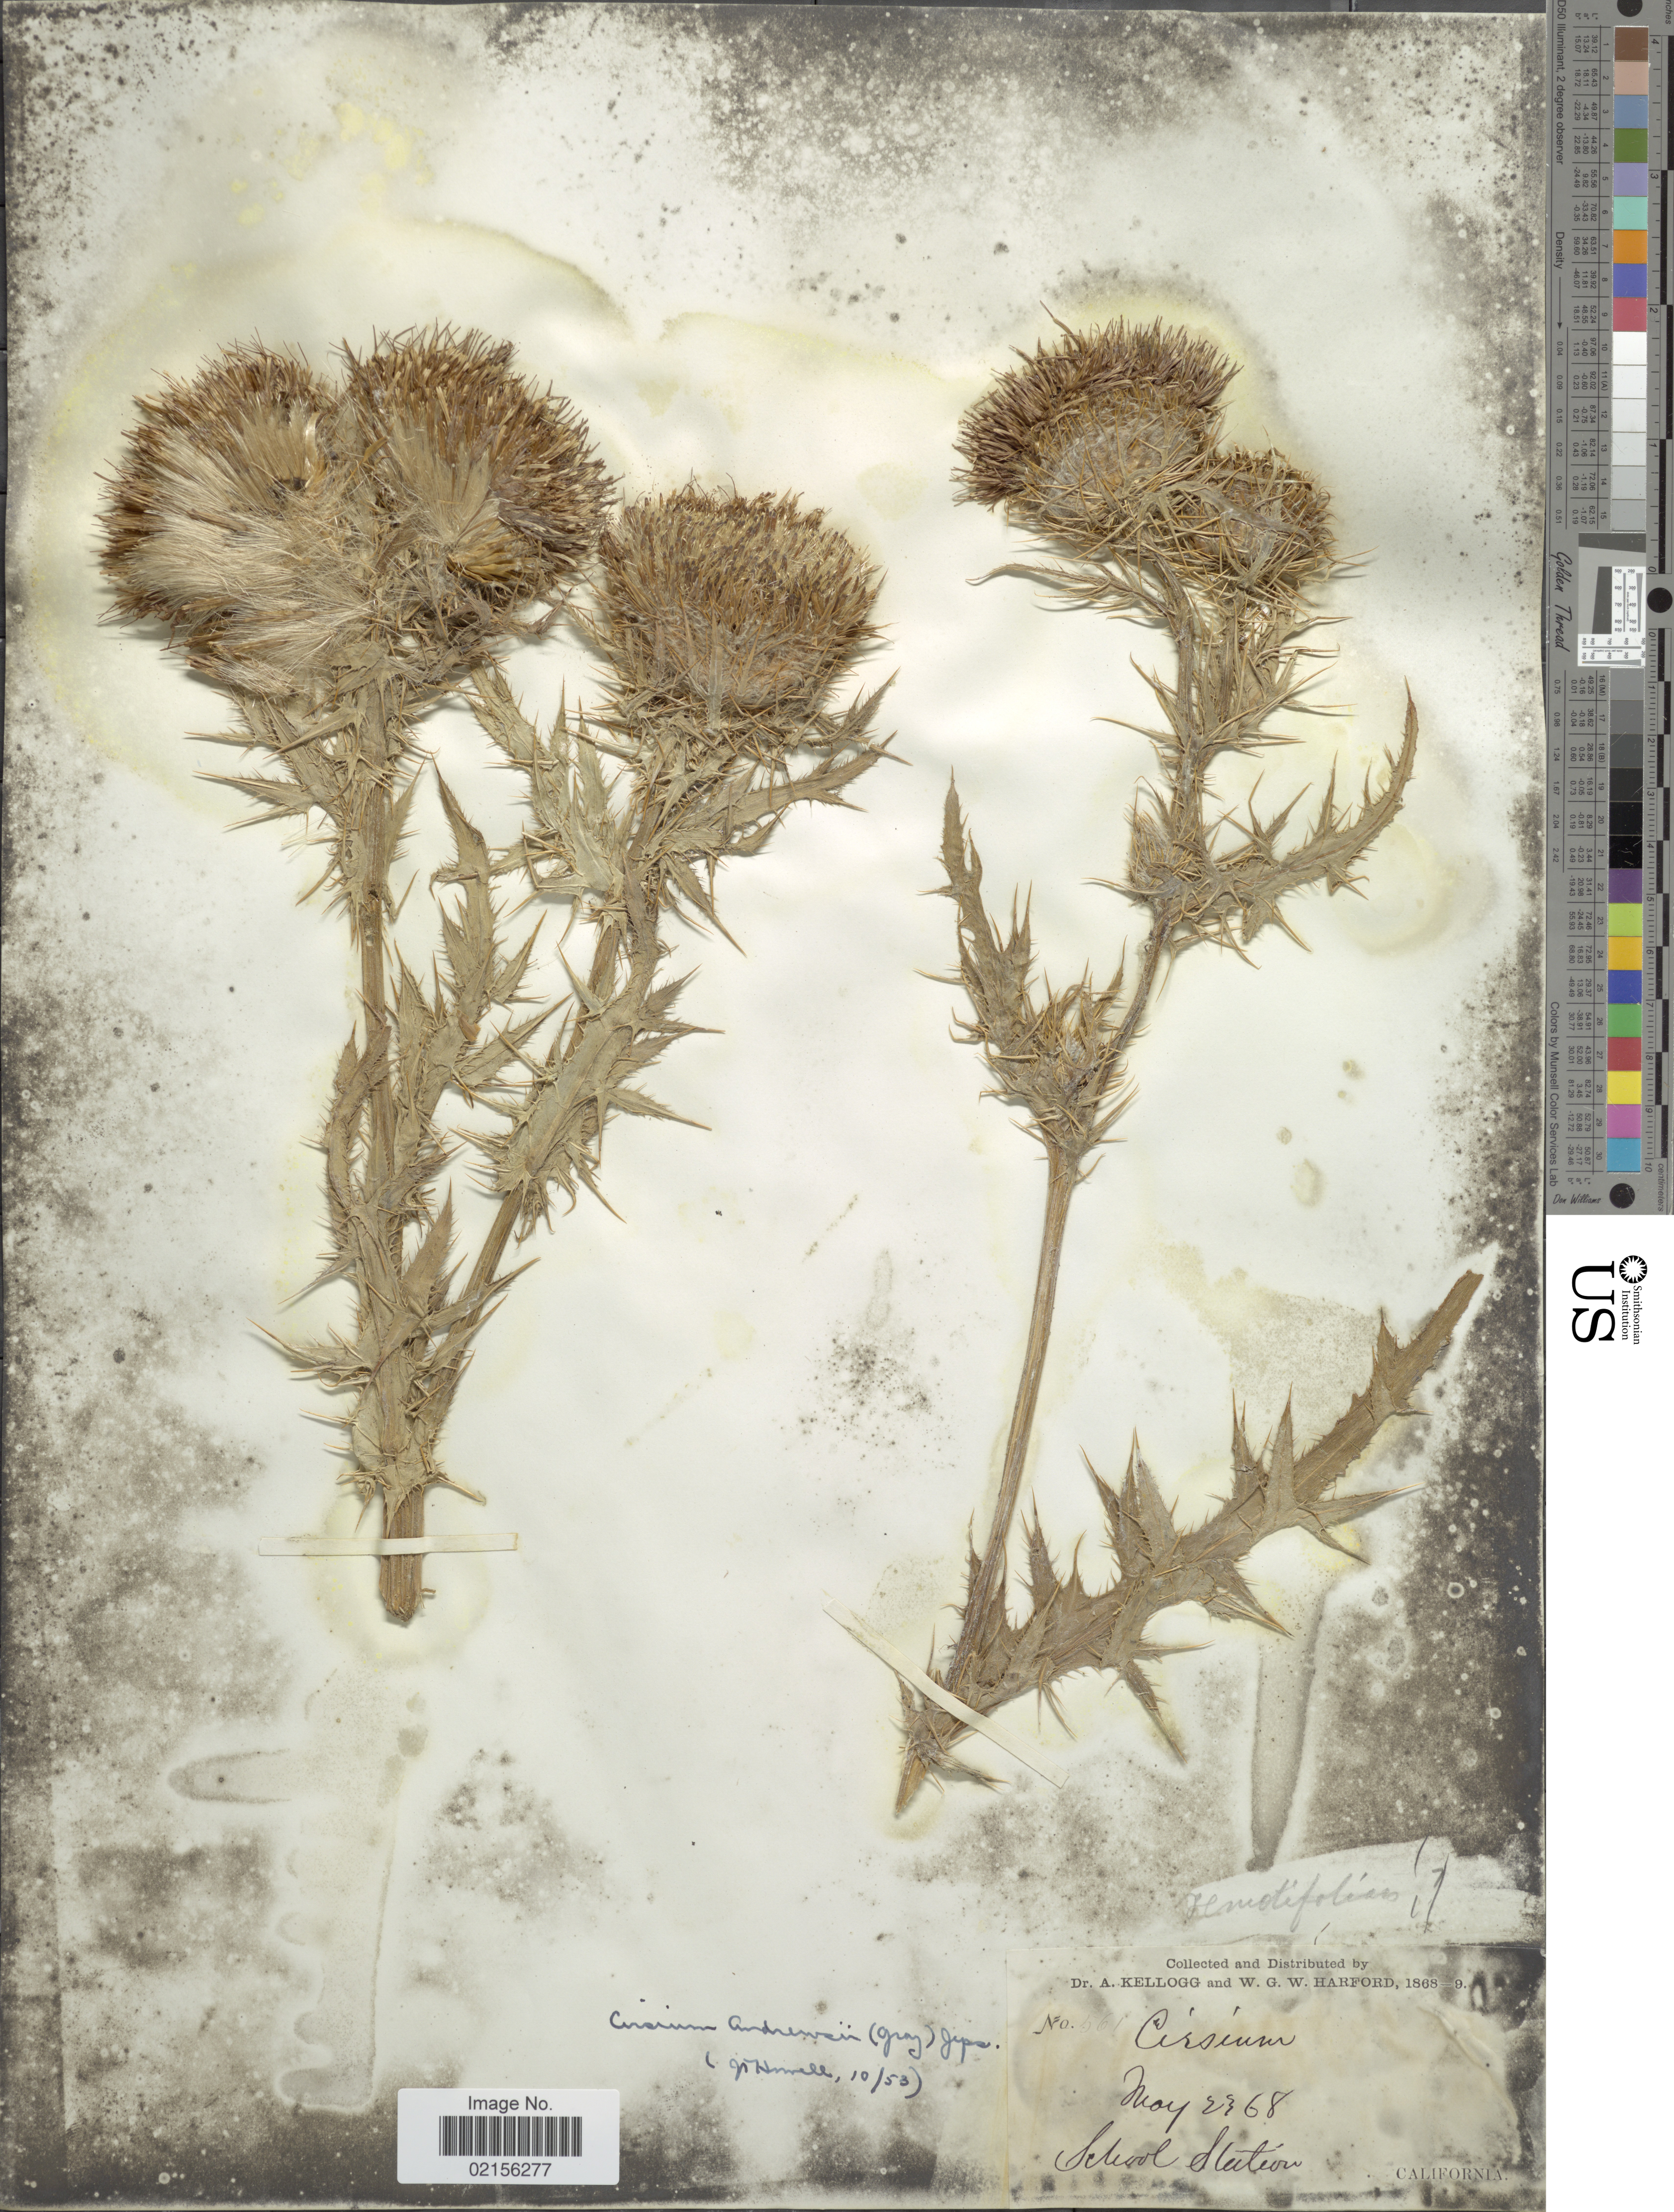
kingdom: Plantae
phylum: Tracheophyta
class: Magnoliopsida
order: Asterales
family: Asteraceae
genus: Cirsium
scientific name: Cirsium andrewsii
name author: (A. Gray) Jeps.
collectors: A. Kellogg & W. G. W. Harford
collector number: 561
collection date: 1868-05-23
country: United States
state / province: California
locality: School Station